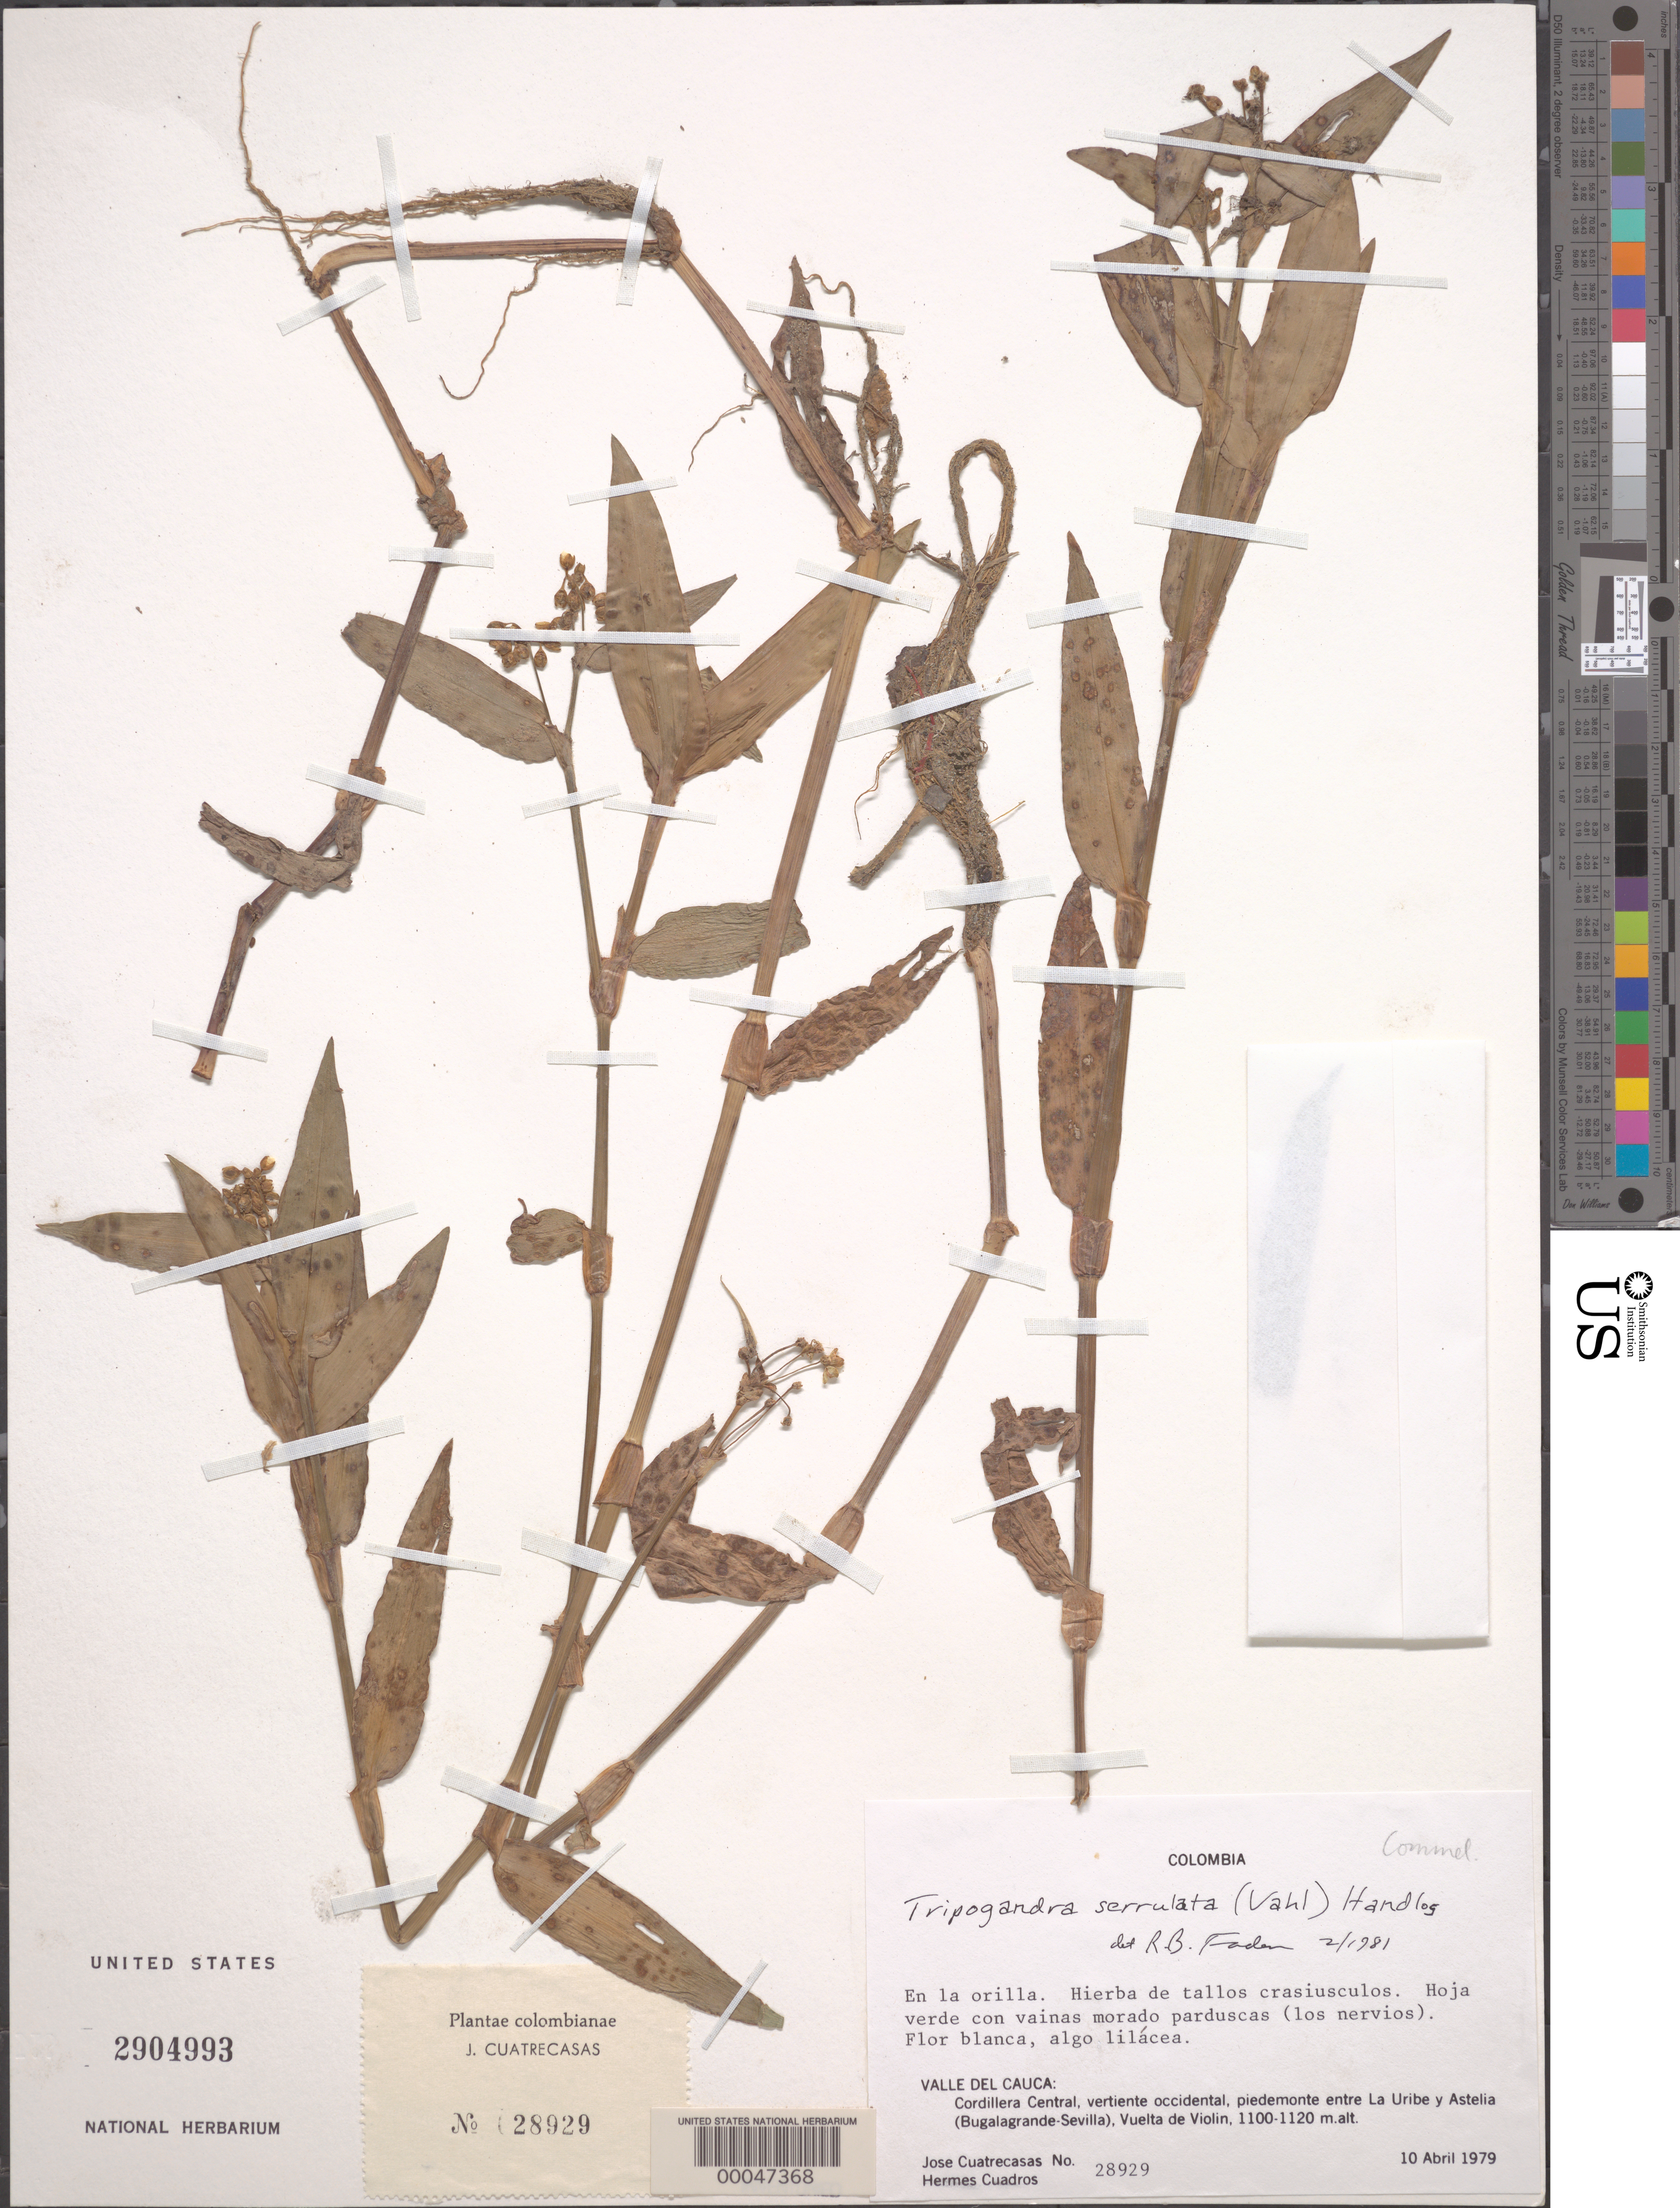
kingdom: Plantae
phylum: Tracheophyta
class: Liliopsida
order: Commelinales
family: Commelinaceae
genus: Tripogandra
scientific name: Tripogandra serrulata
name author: (Vahl) Handlos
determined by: Faden, Robert B., (US), Smithsonian Institution - National Museum of Natural History (UNITED STATES)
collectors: J. Cuatrecasas & H. Cuadros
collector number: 28929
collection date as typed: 10 Apr 1979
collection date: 1979-04-10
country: Colombia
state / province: Valle del Cauca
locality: Cordillera Central, between la Uribew and Astelia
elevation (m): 1100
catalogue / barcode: US 2904993